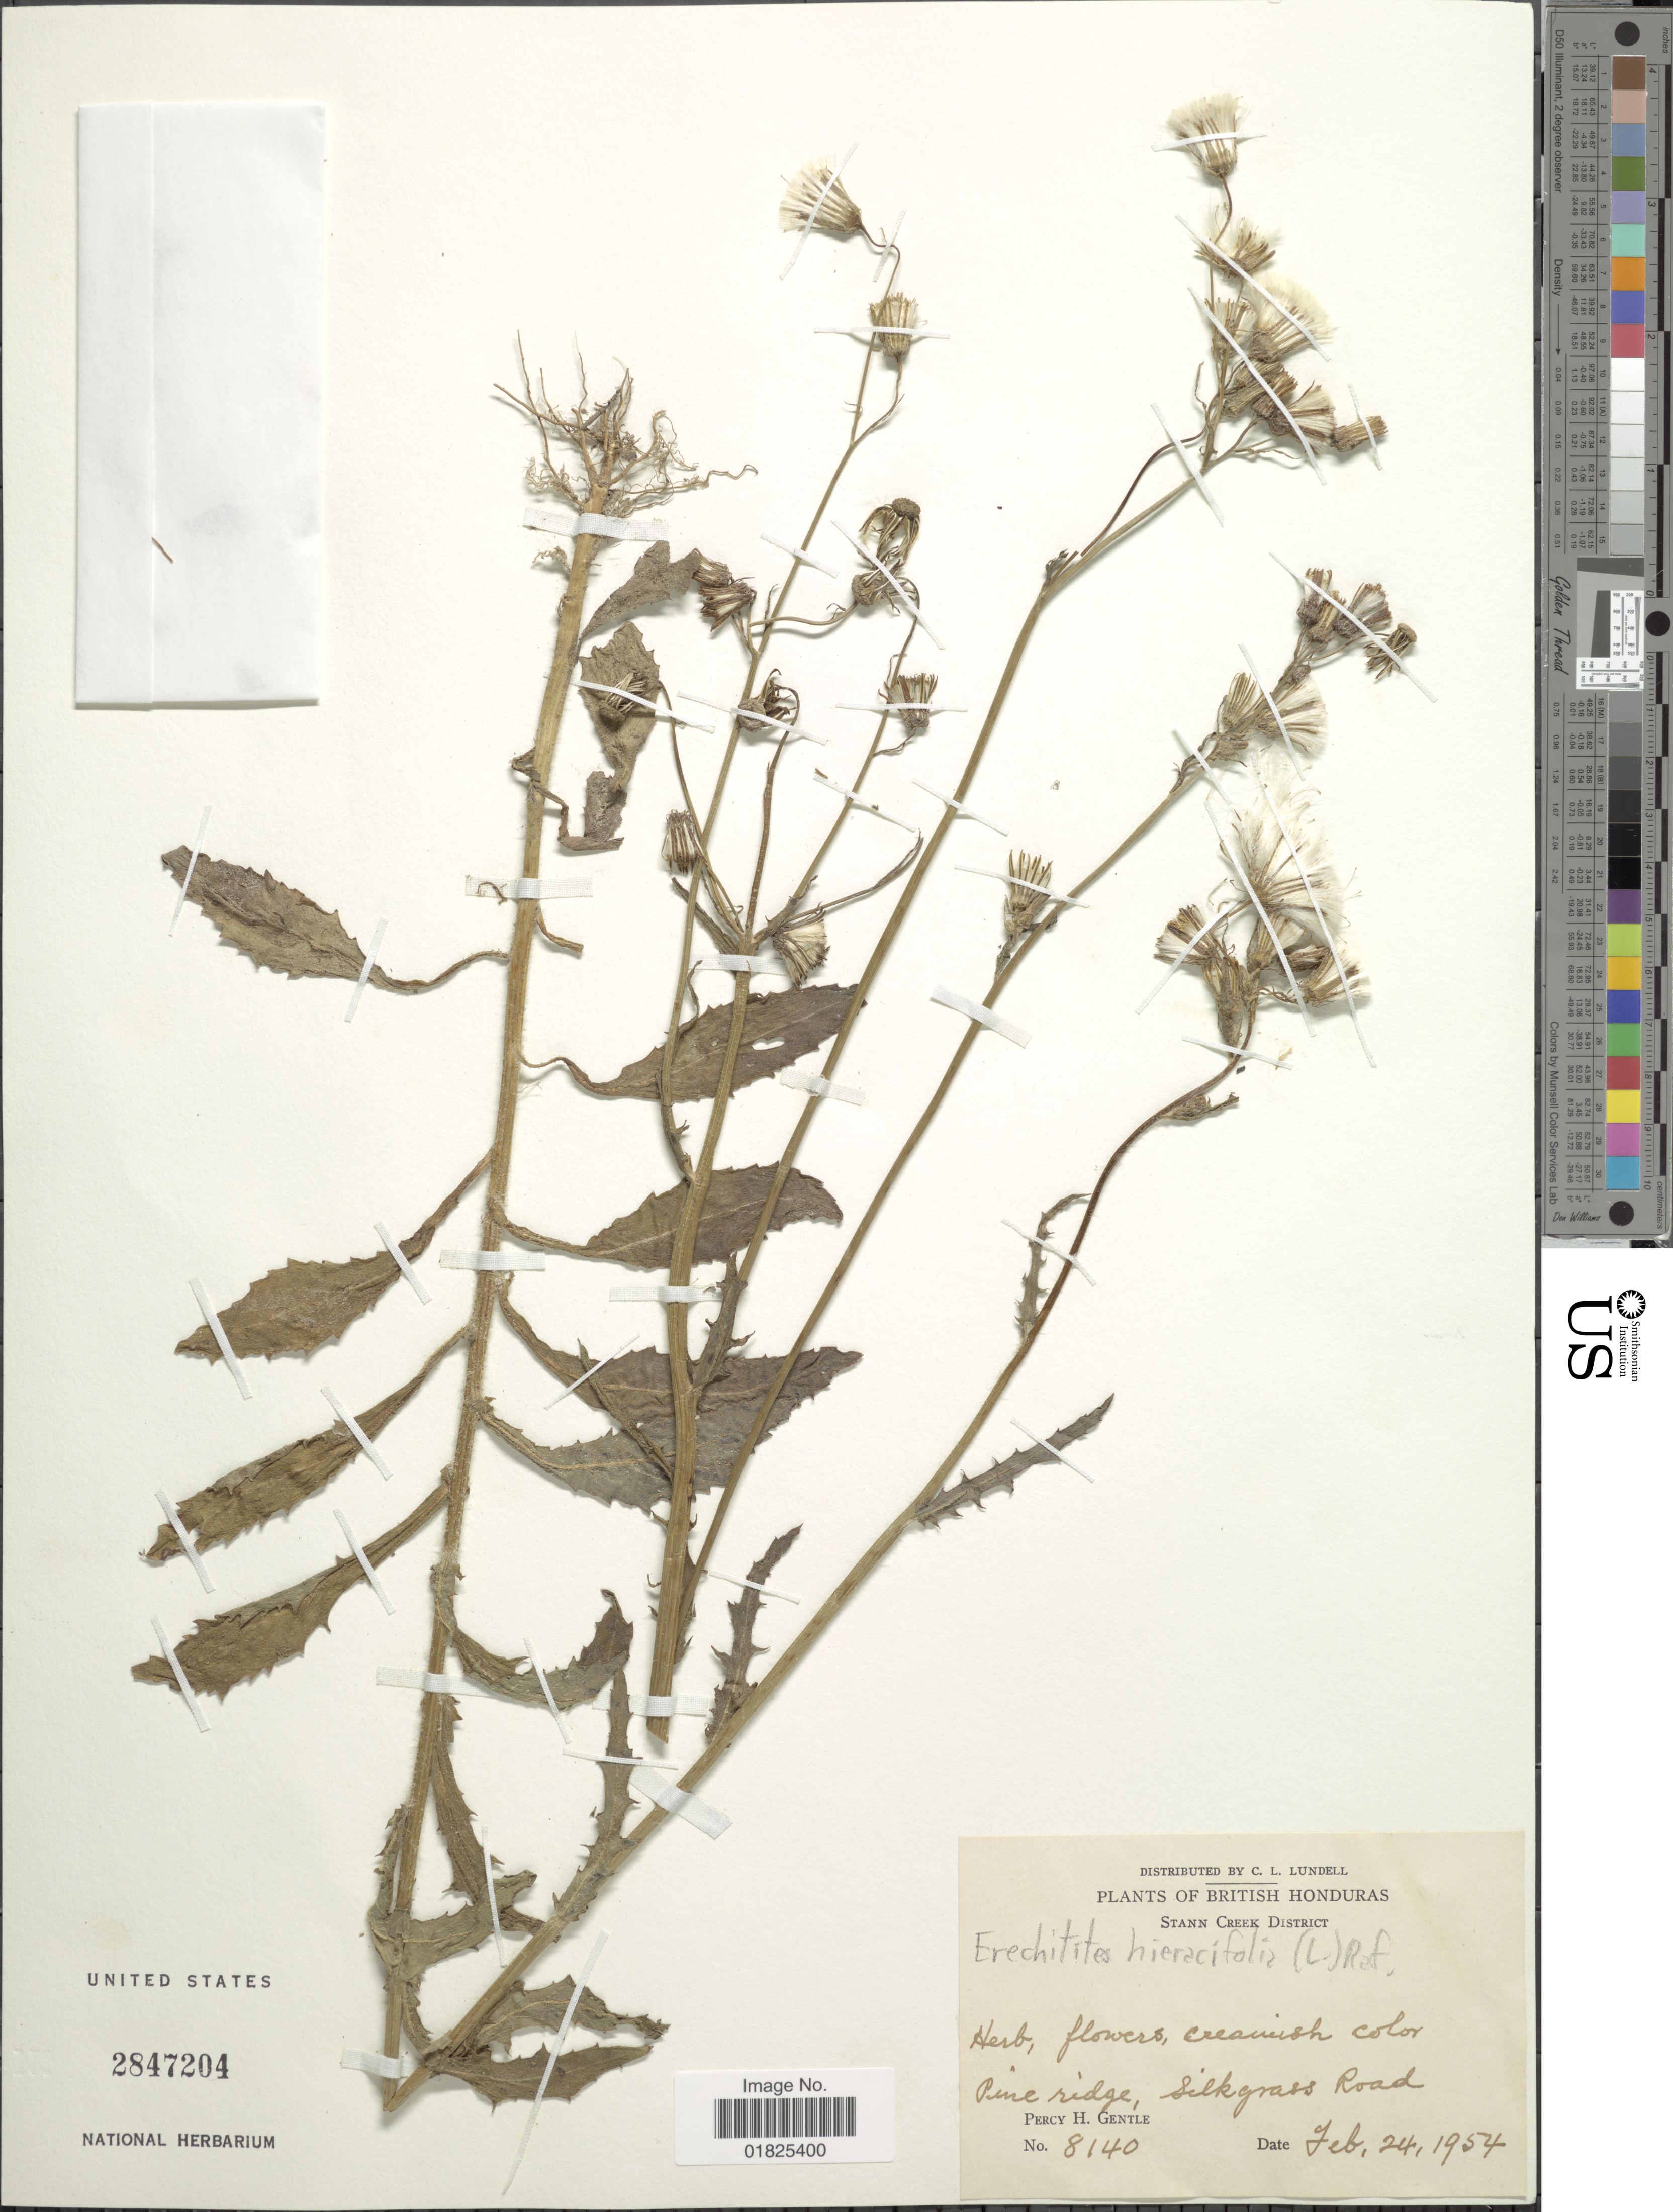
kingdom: Plantae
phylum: Tracheophyta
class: Magnoliopsida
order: Asterales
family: Asteraceae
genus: Erechtites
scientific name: Erechtites hieraciifolius var. cacaliodes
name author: (Fisch. ex Spreng.) Less. ex Griseb.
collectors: P. H. Gentle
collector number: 8140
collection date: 1954-02-24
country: Belize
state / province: Stann Creek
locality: Pine ridge, Silgrass Road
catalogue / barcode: US 2847204